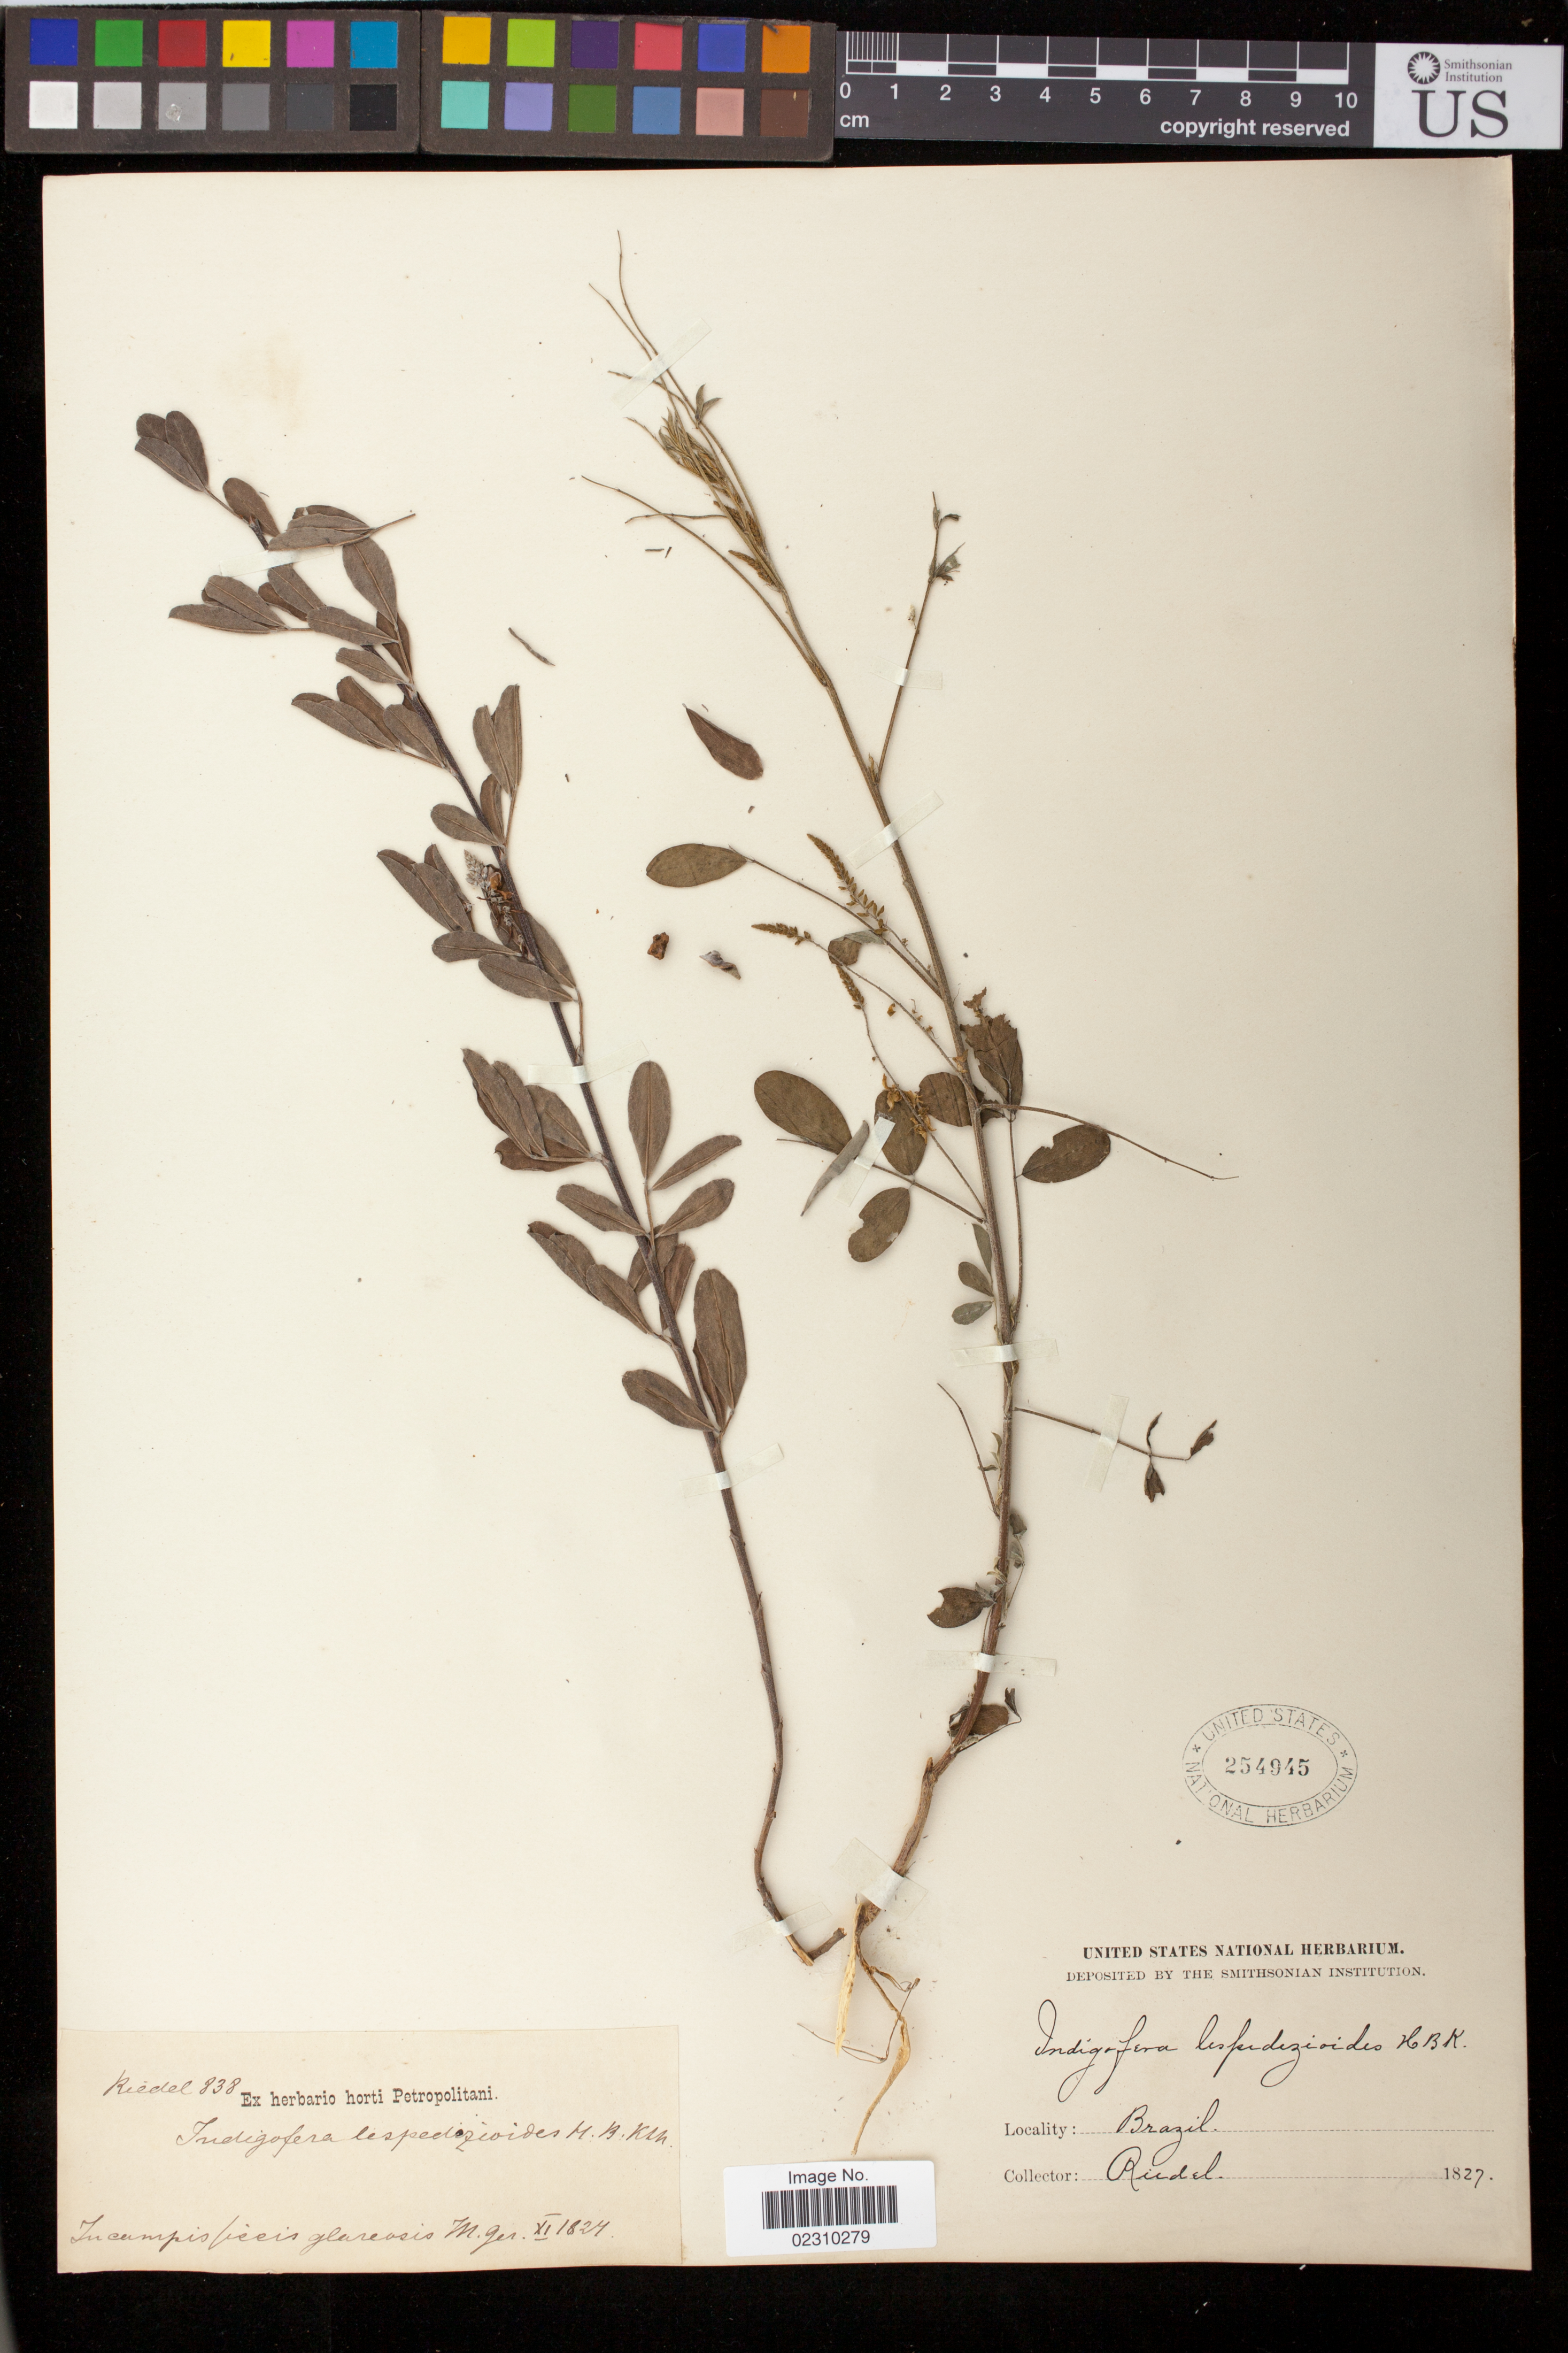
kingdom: Plantae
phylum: Tracheophyta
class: Magnoliopsida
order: Fabales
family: Fabaceae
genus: Indigofera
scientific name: Indigofera lespedezioides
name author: Kunth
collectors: Riedel, --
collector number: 838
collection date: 1827-06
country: Brazil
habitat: in campo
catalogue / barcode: US 254945